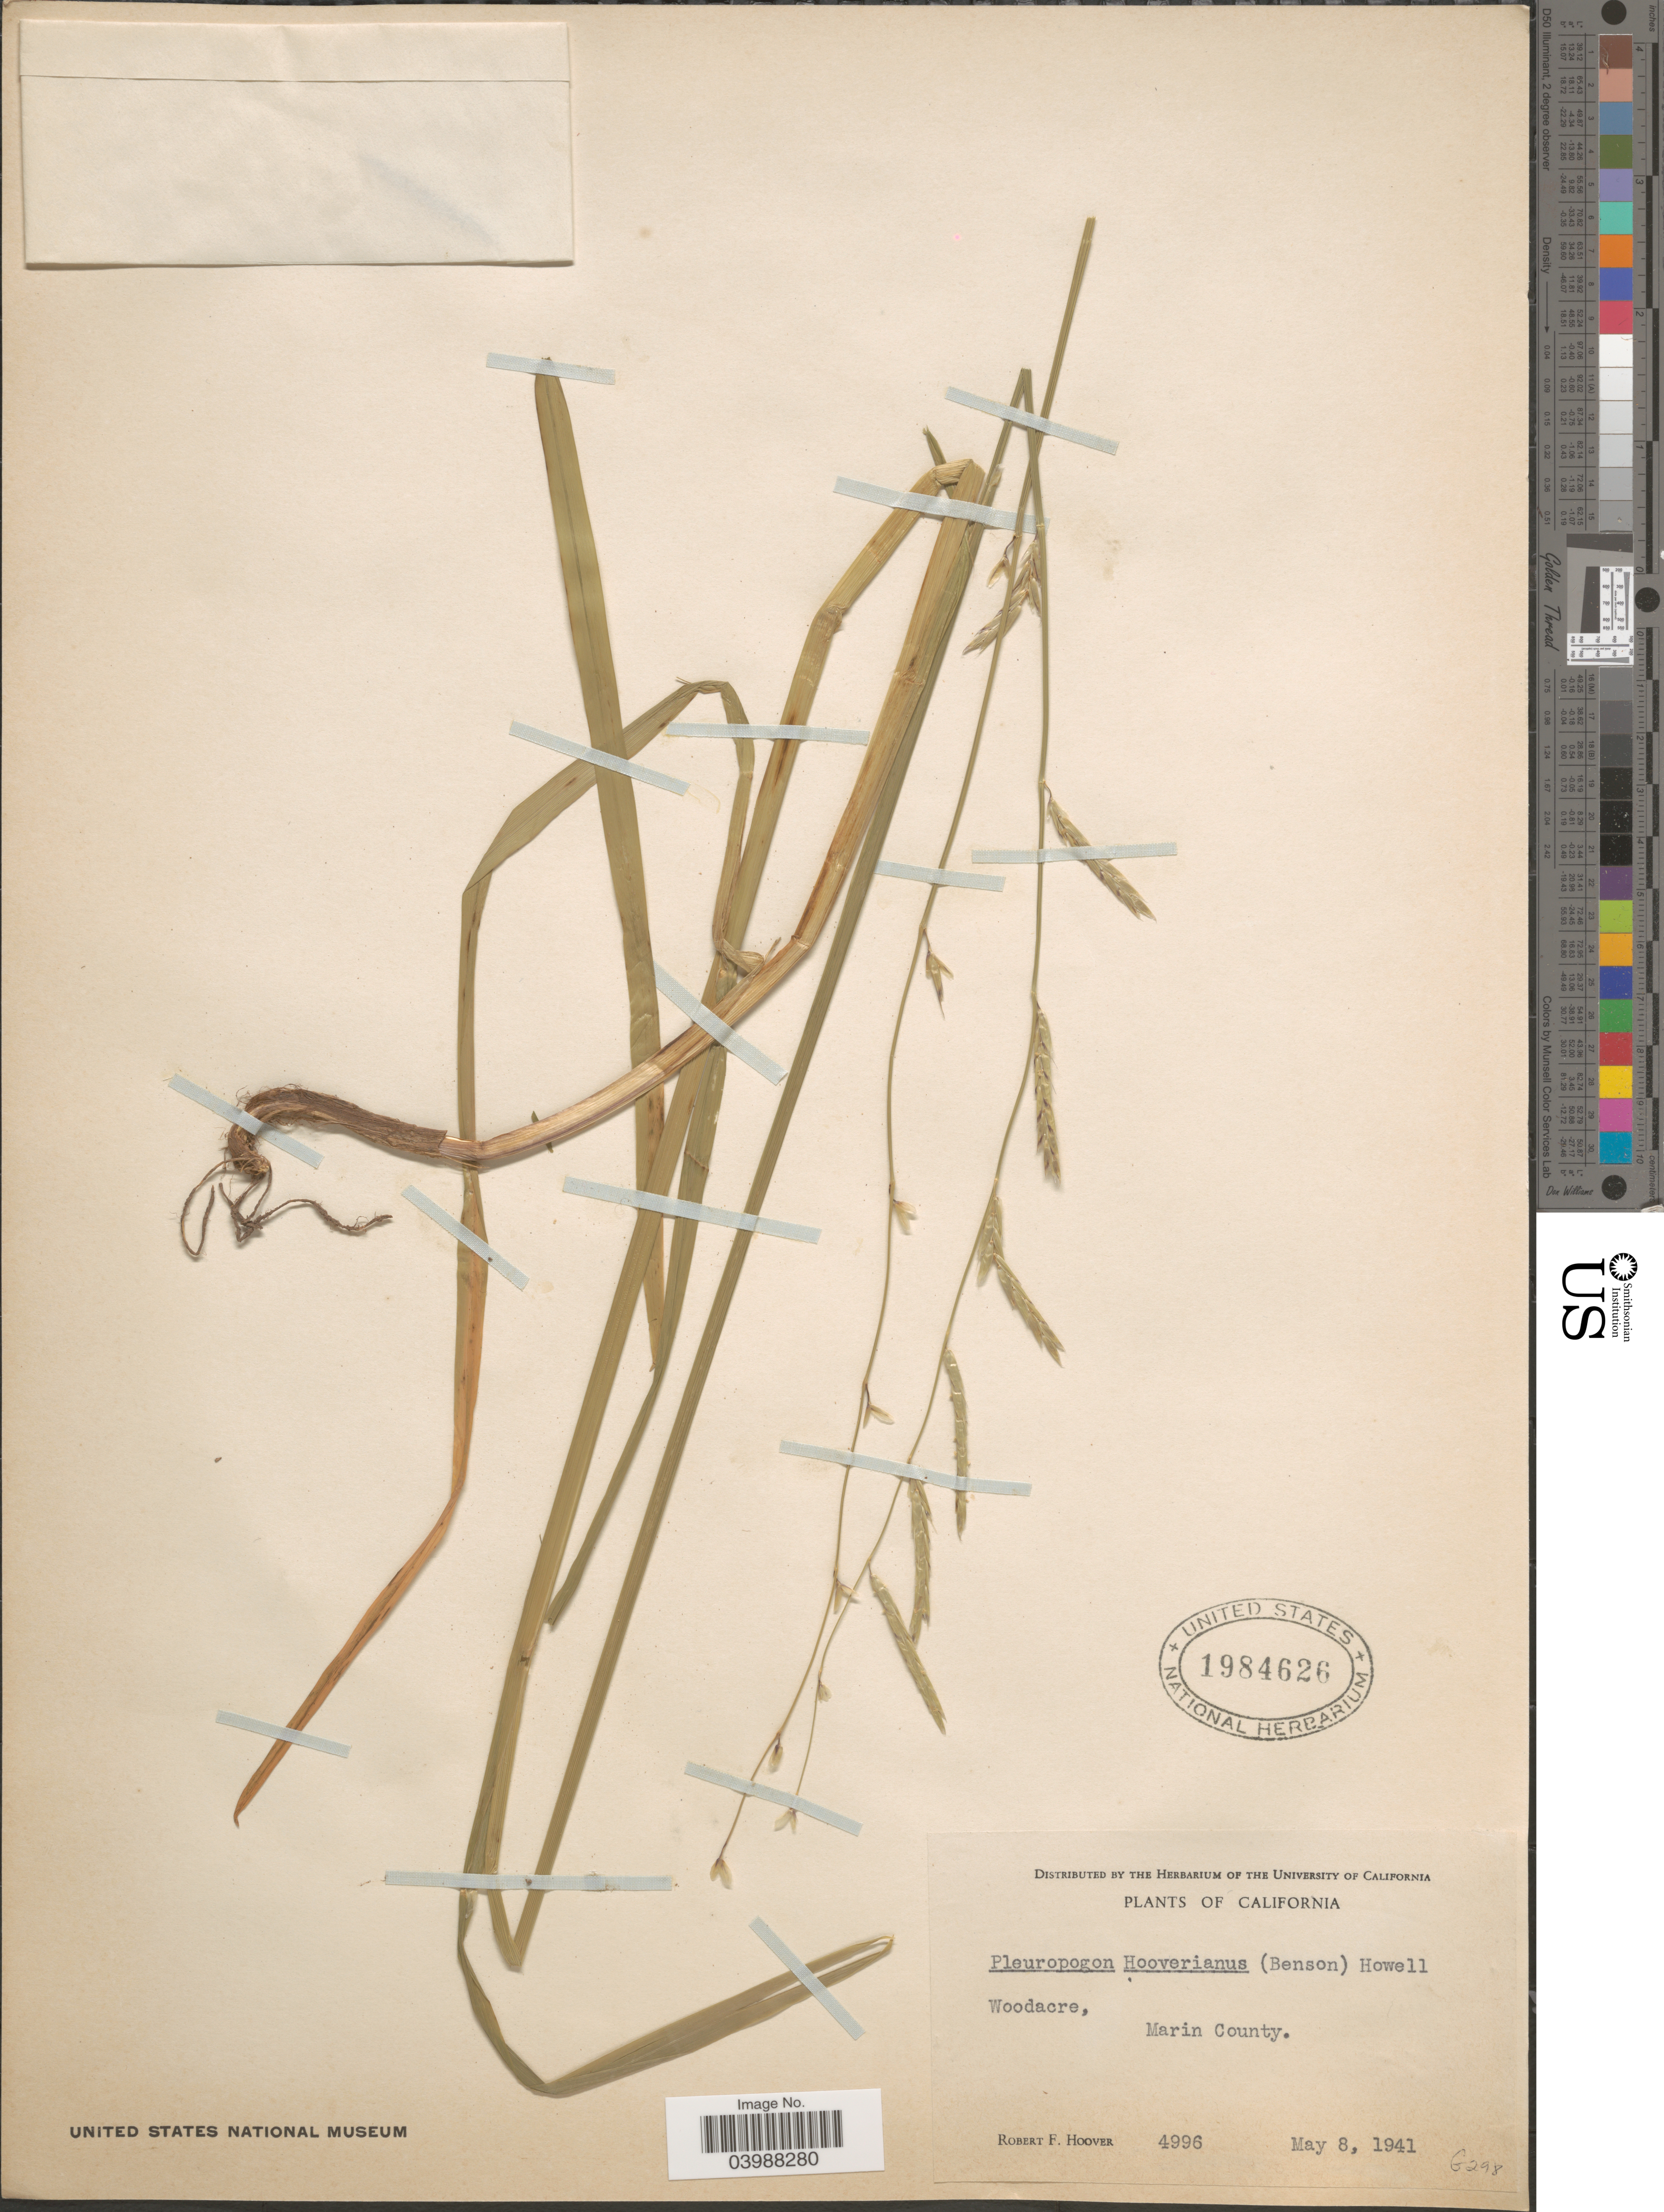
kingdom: Plantae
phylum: Tracheophyta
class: Liliopsida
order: Poales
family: Poaceae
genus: Pleuropogon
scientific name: Pleuropogon hooverianus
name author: (L.D. Benson) J.T. Howell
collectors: R. F. Hoover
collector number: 4996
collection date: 1941-05-08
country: United States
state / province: California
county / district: Marin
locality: Woodacre, Marin County.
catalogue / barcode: US 1984626